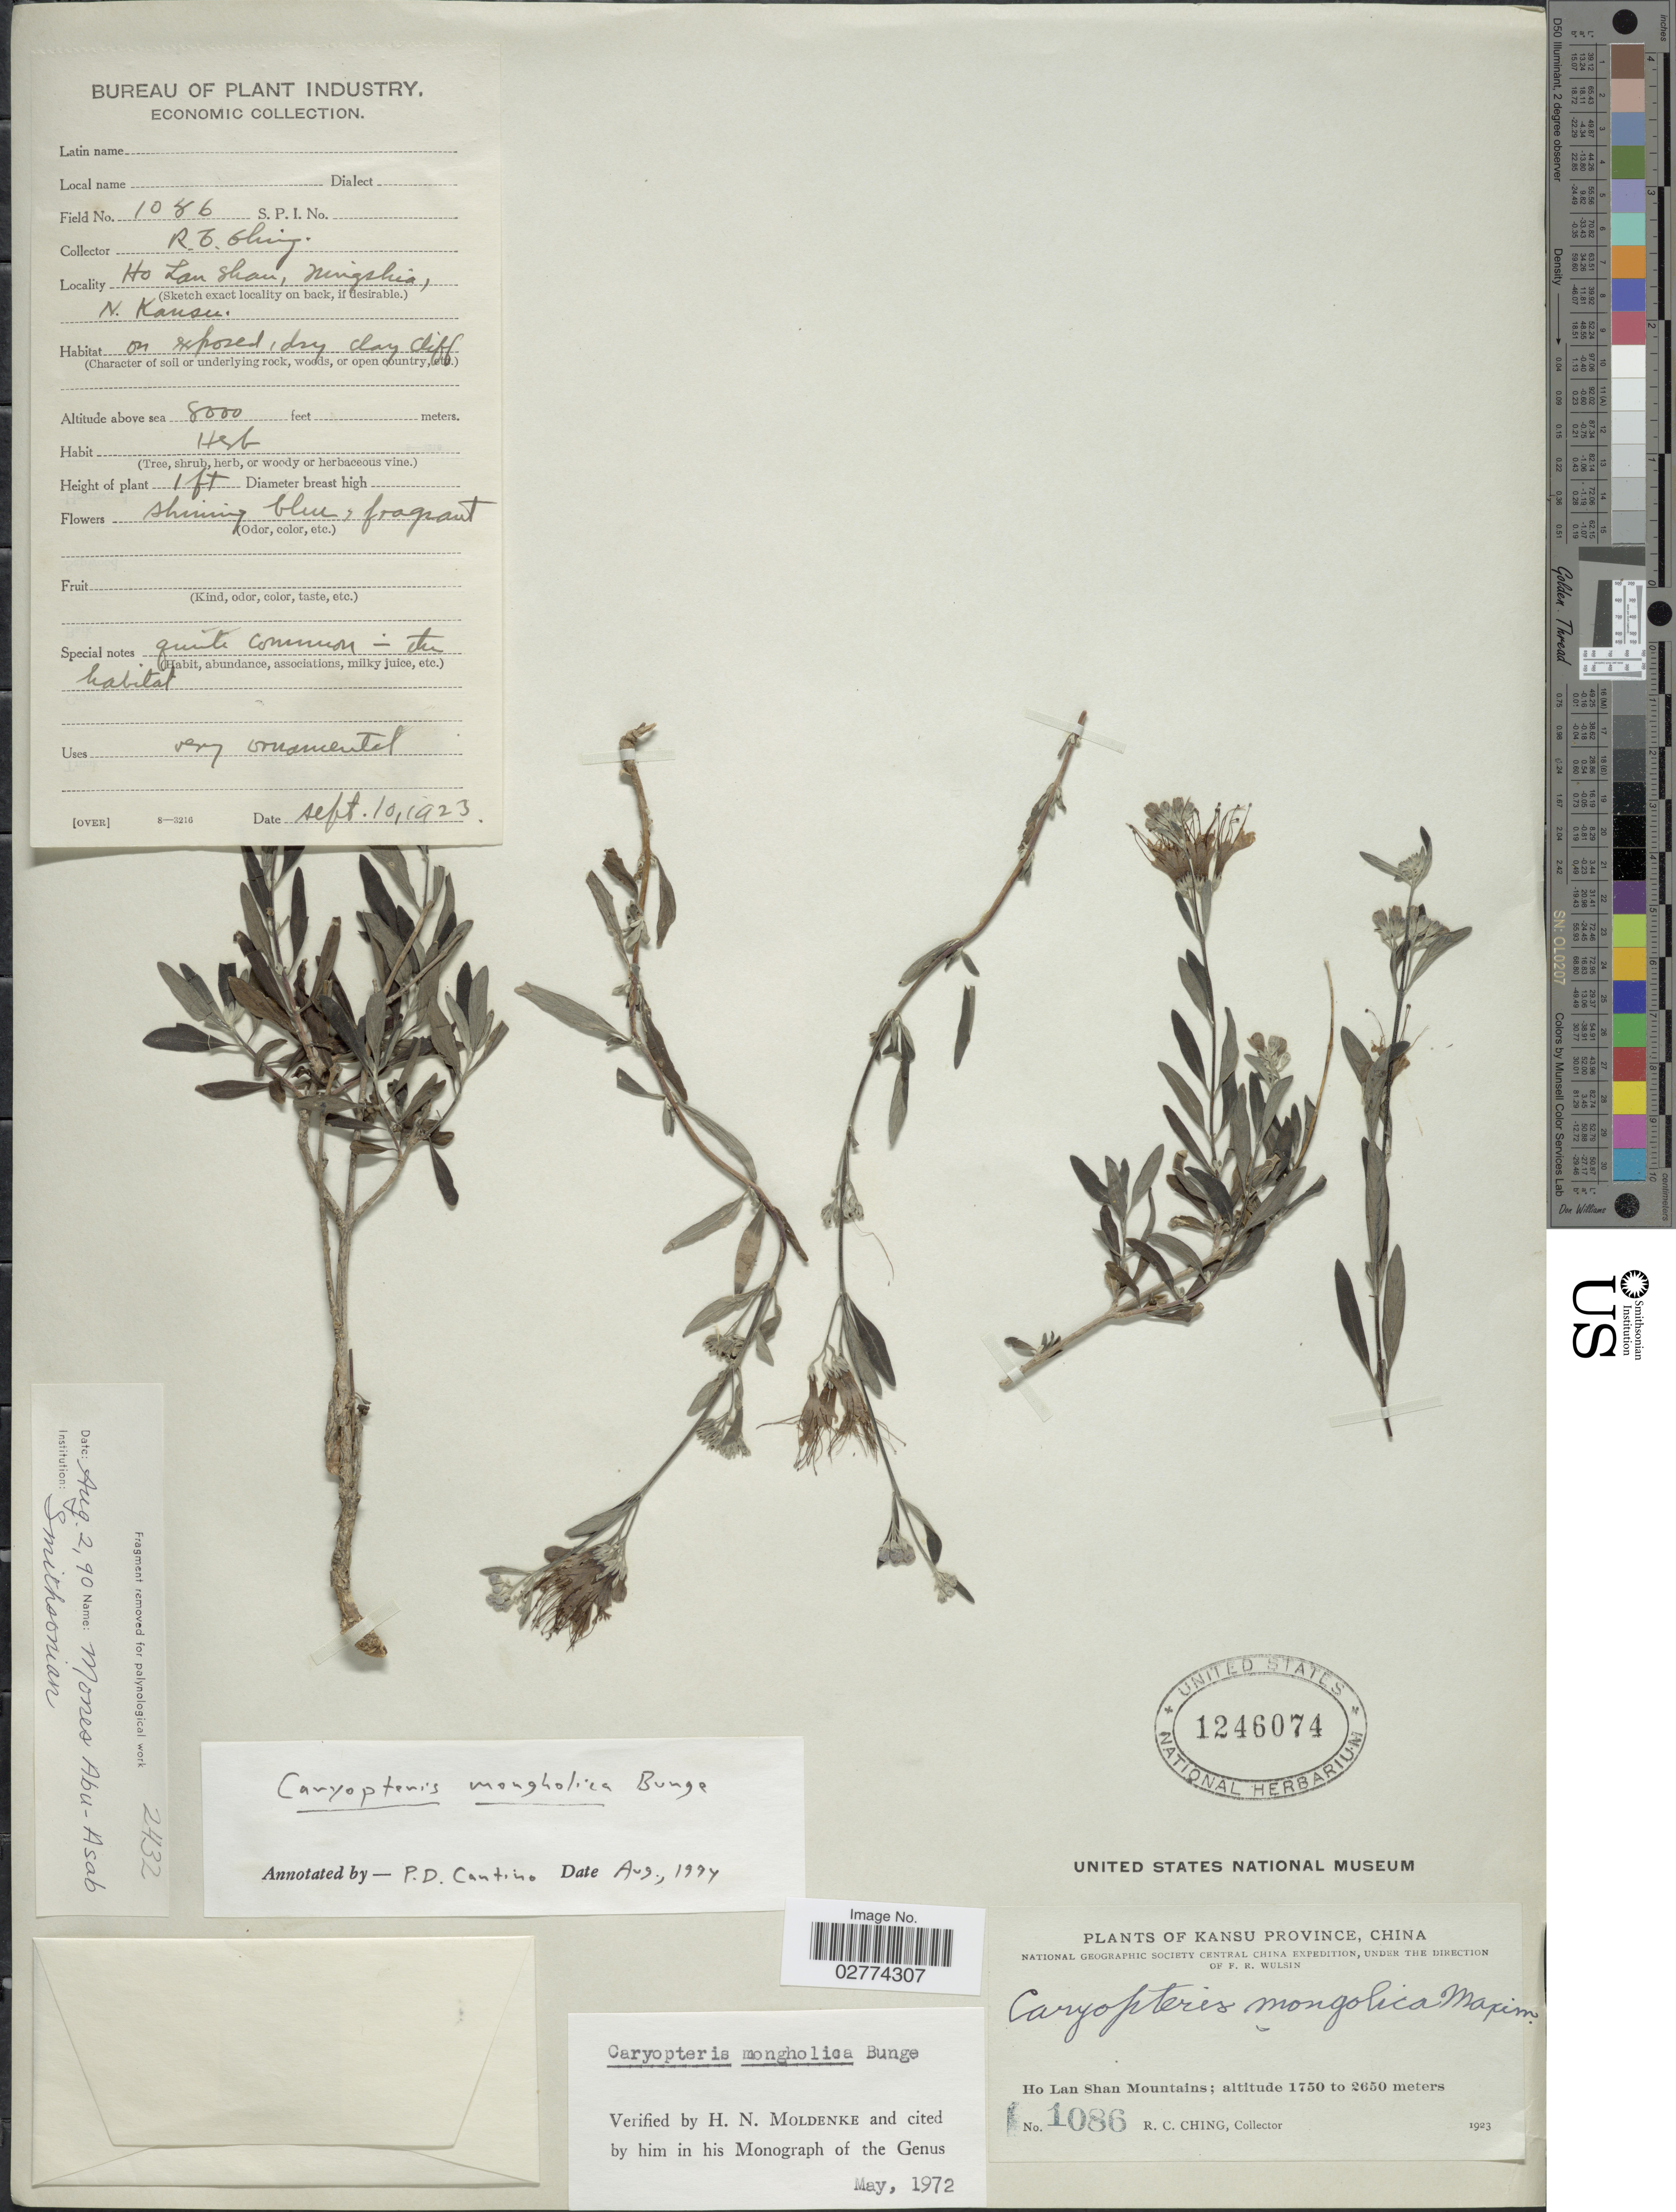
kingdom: Plantae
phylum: Tracheophyta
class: Magnoliopsida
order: Lamiales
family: Lamiaceae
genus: Caryopteris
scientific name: Caryopteris mongholica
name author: Bunge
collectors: R. C. Ching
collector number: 1086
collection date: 1923-09-10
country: China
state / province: Gansu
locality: Ho Lan Shan Mountains, Ningshia, N. Kansu Province.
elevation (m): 2438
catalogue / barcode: US 1246074